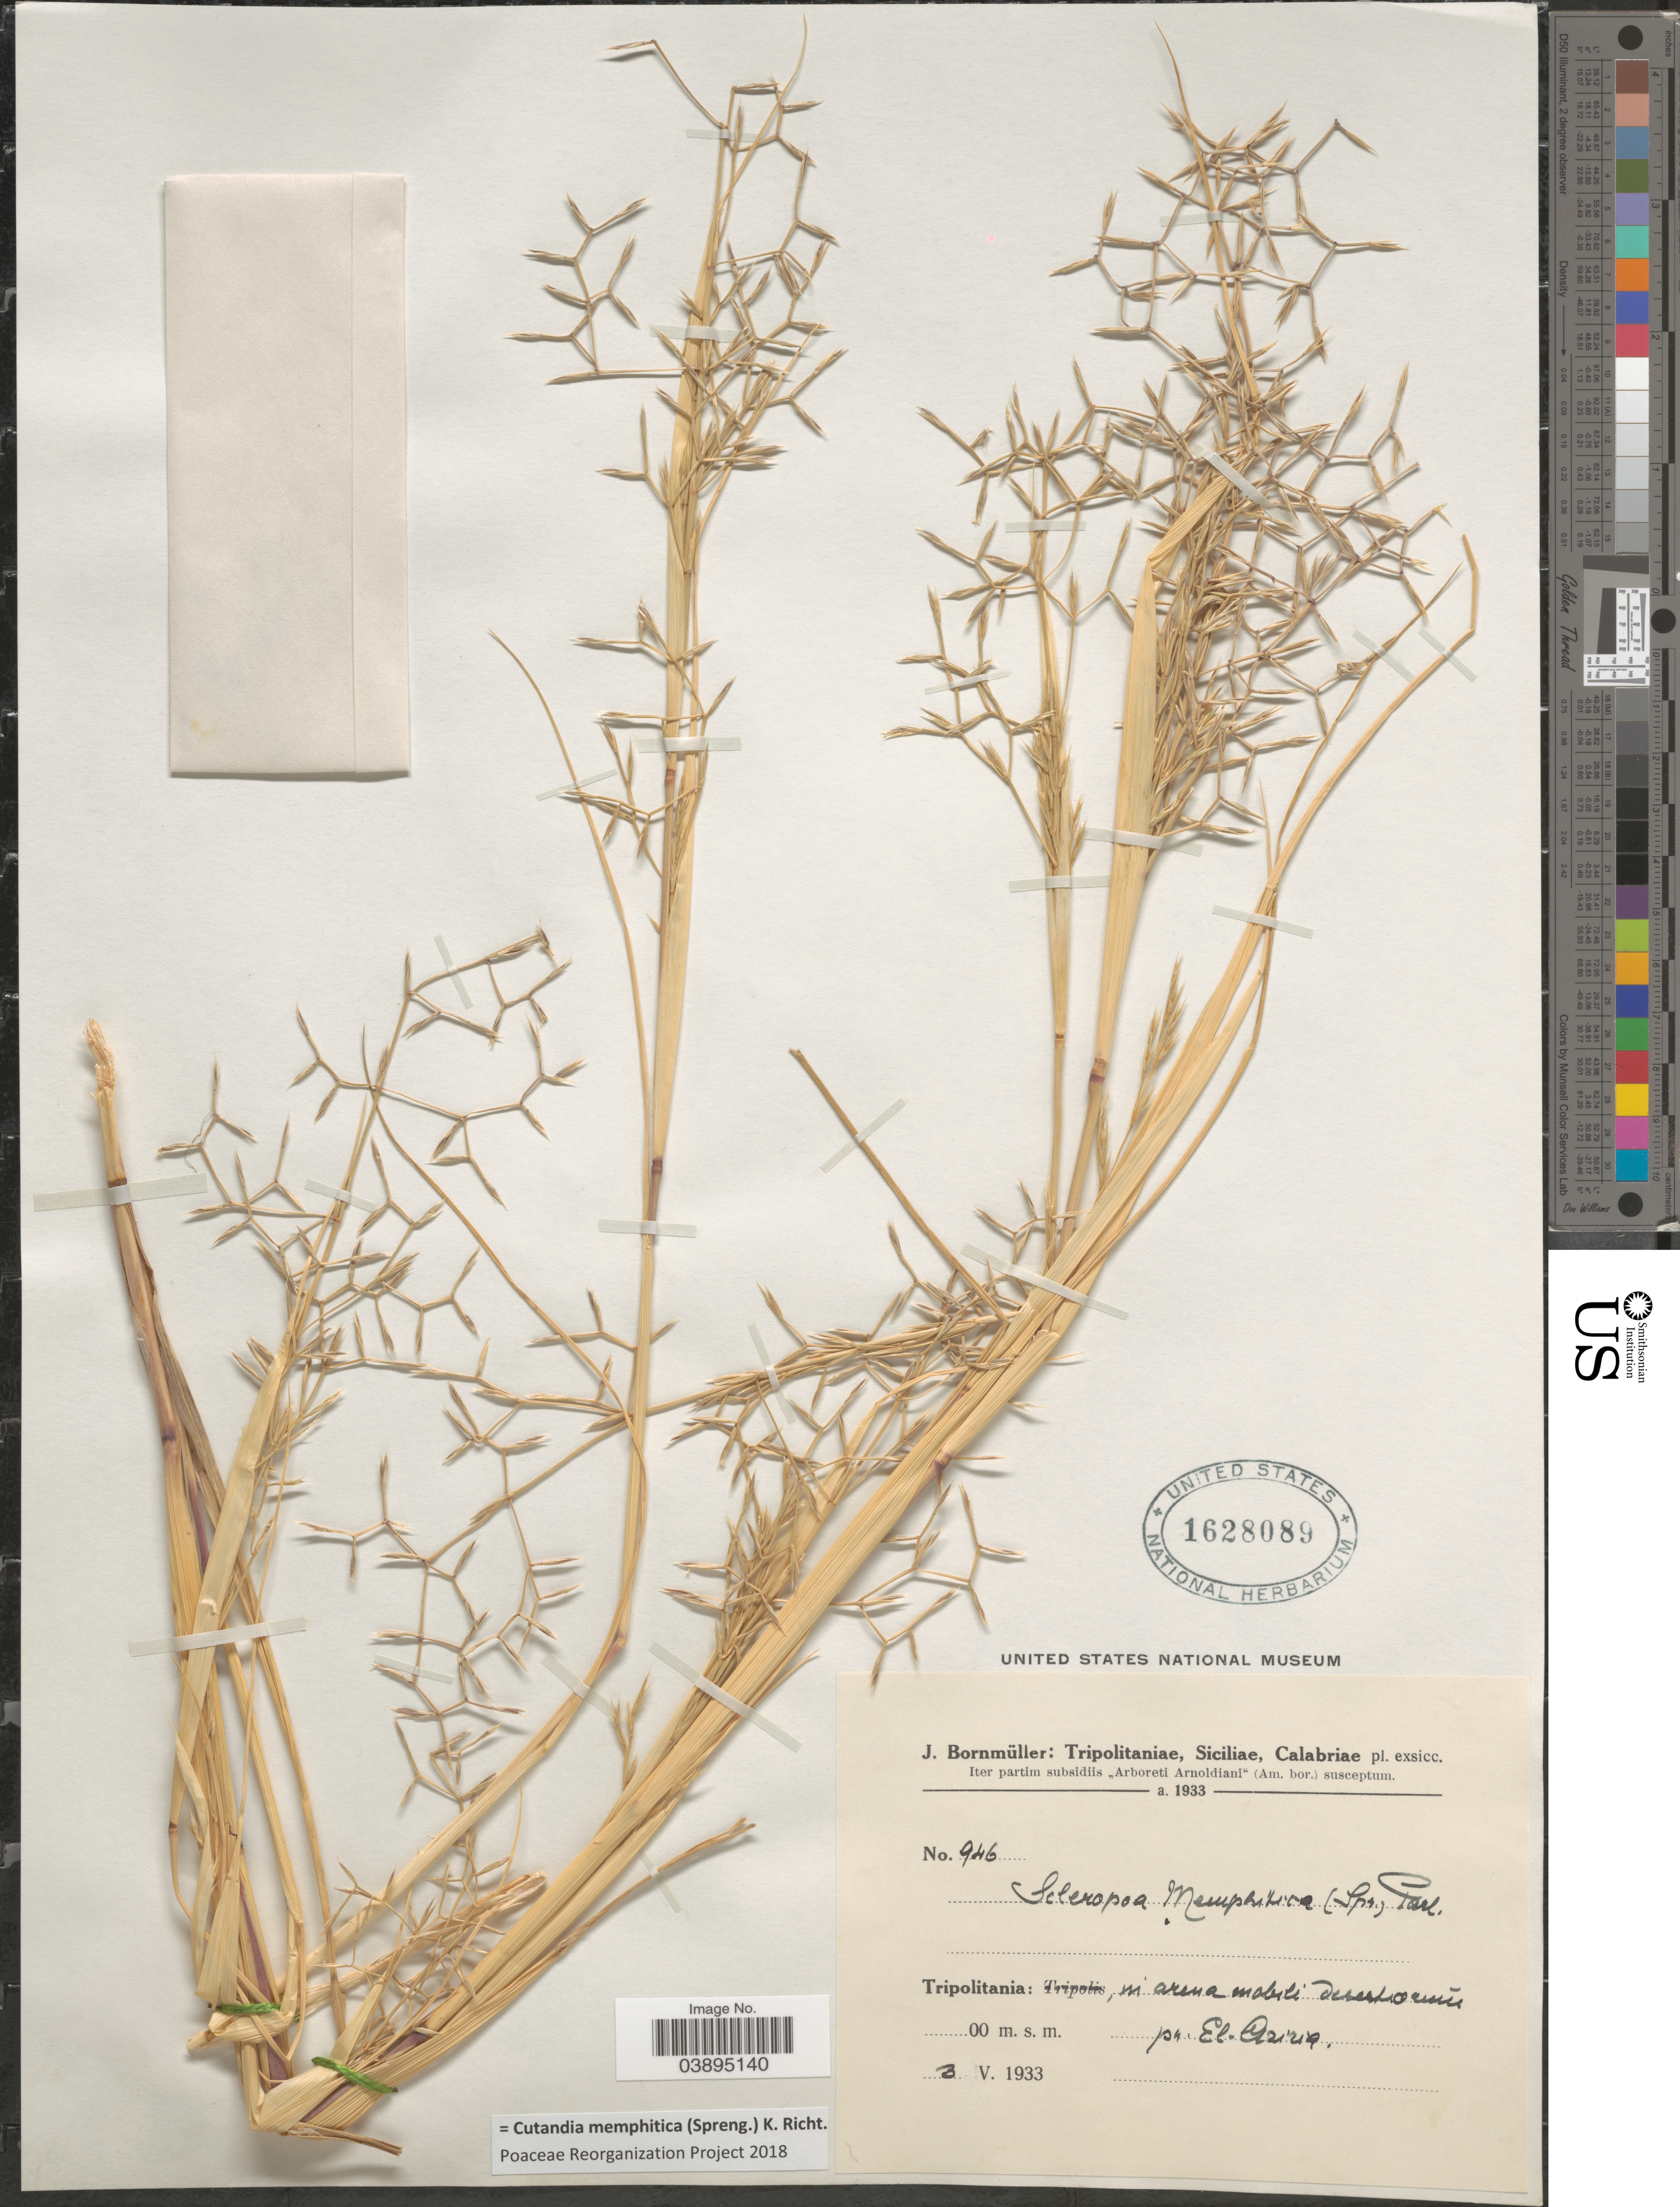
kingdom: Plantae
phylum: Tracheophyta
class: Liliopsida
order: Poales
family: Poaceae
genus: Cutandia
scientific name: Cutandia memphitica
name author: (Spreng.) K. Richt.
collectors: J. Bornmüller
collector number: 946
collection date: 1933-05-03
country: Libya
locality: Tripolitania: in arena mobili desertorum pr. El. Azizia.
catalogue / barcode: US 1628089